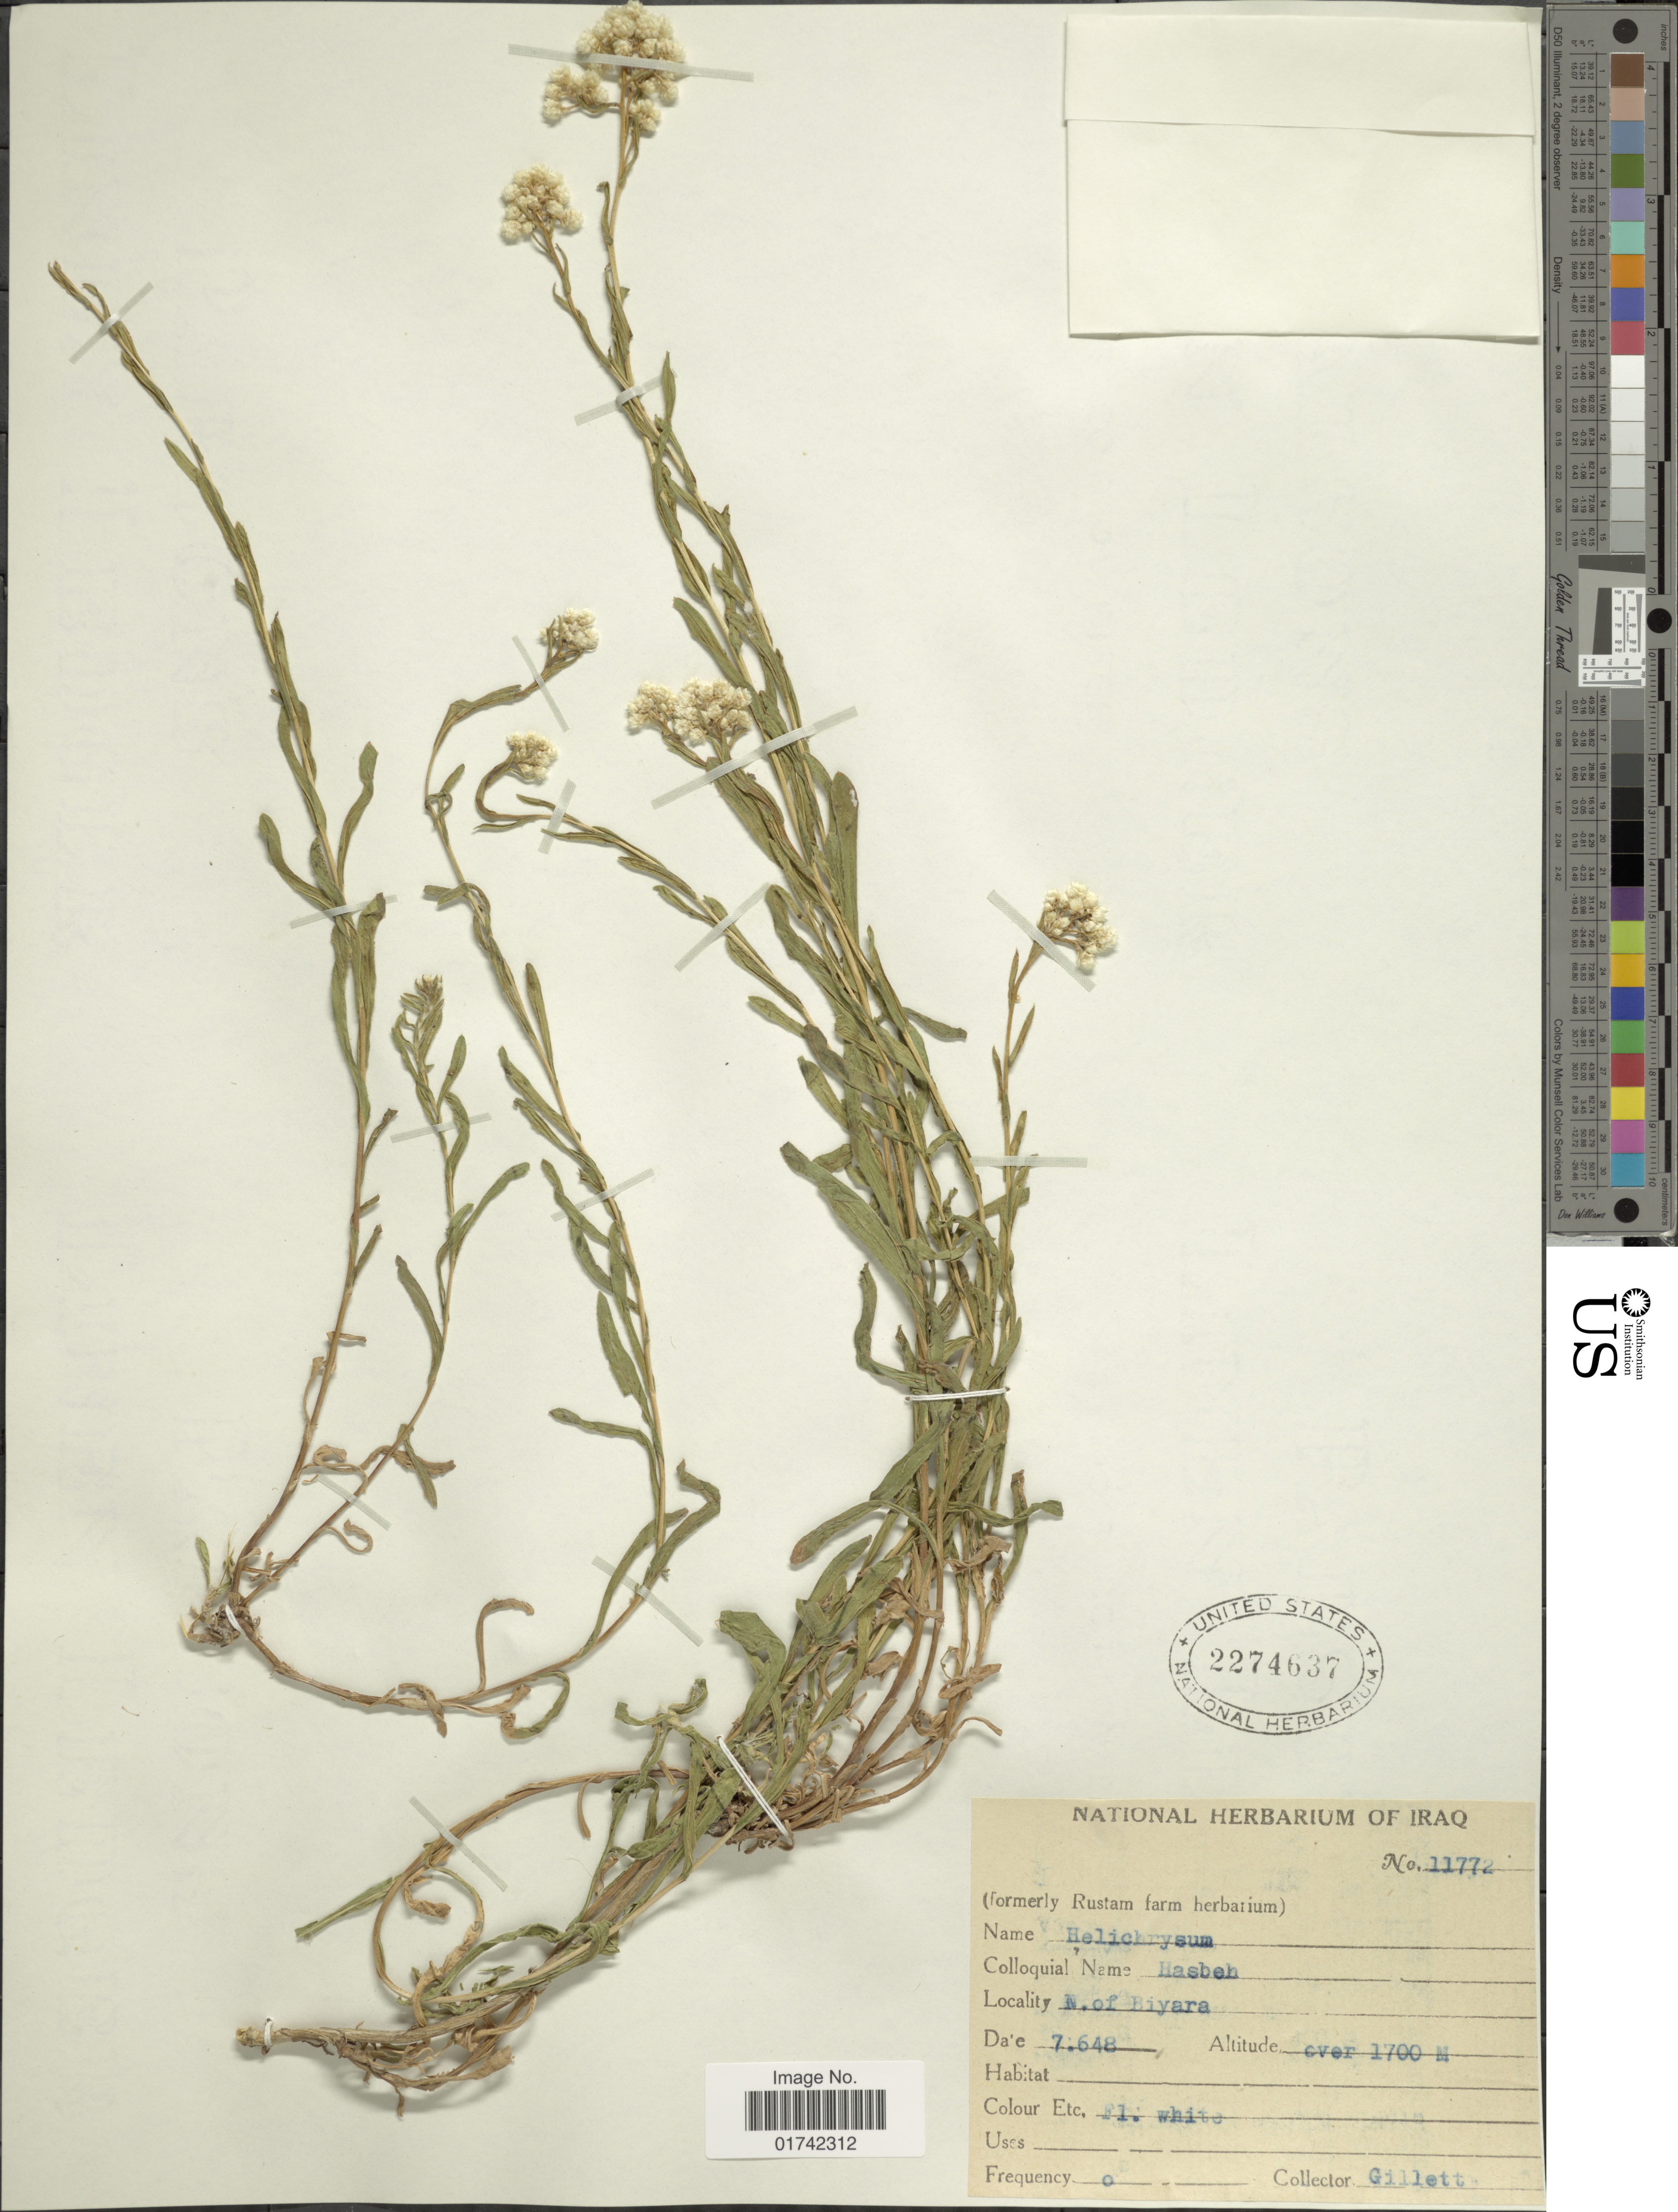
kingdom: Plantae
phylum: Tracheophyta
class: Magnoliopsida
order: Asterales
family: Asteraceae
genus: Helichrysum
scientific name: Helichrysum sp.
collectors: Gillett, --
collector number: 11772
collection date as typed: Transcribed d/m/y: 7/6/48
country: Jordan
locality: N. of Biyara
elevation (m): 1700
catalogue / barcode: US 2274637